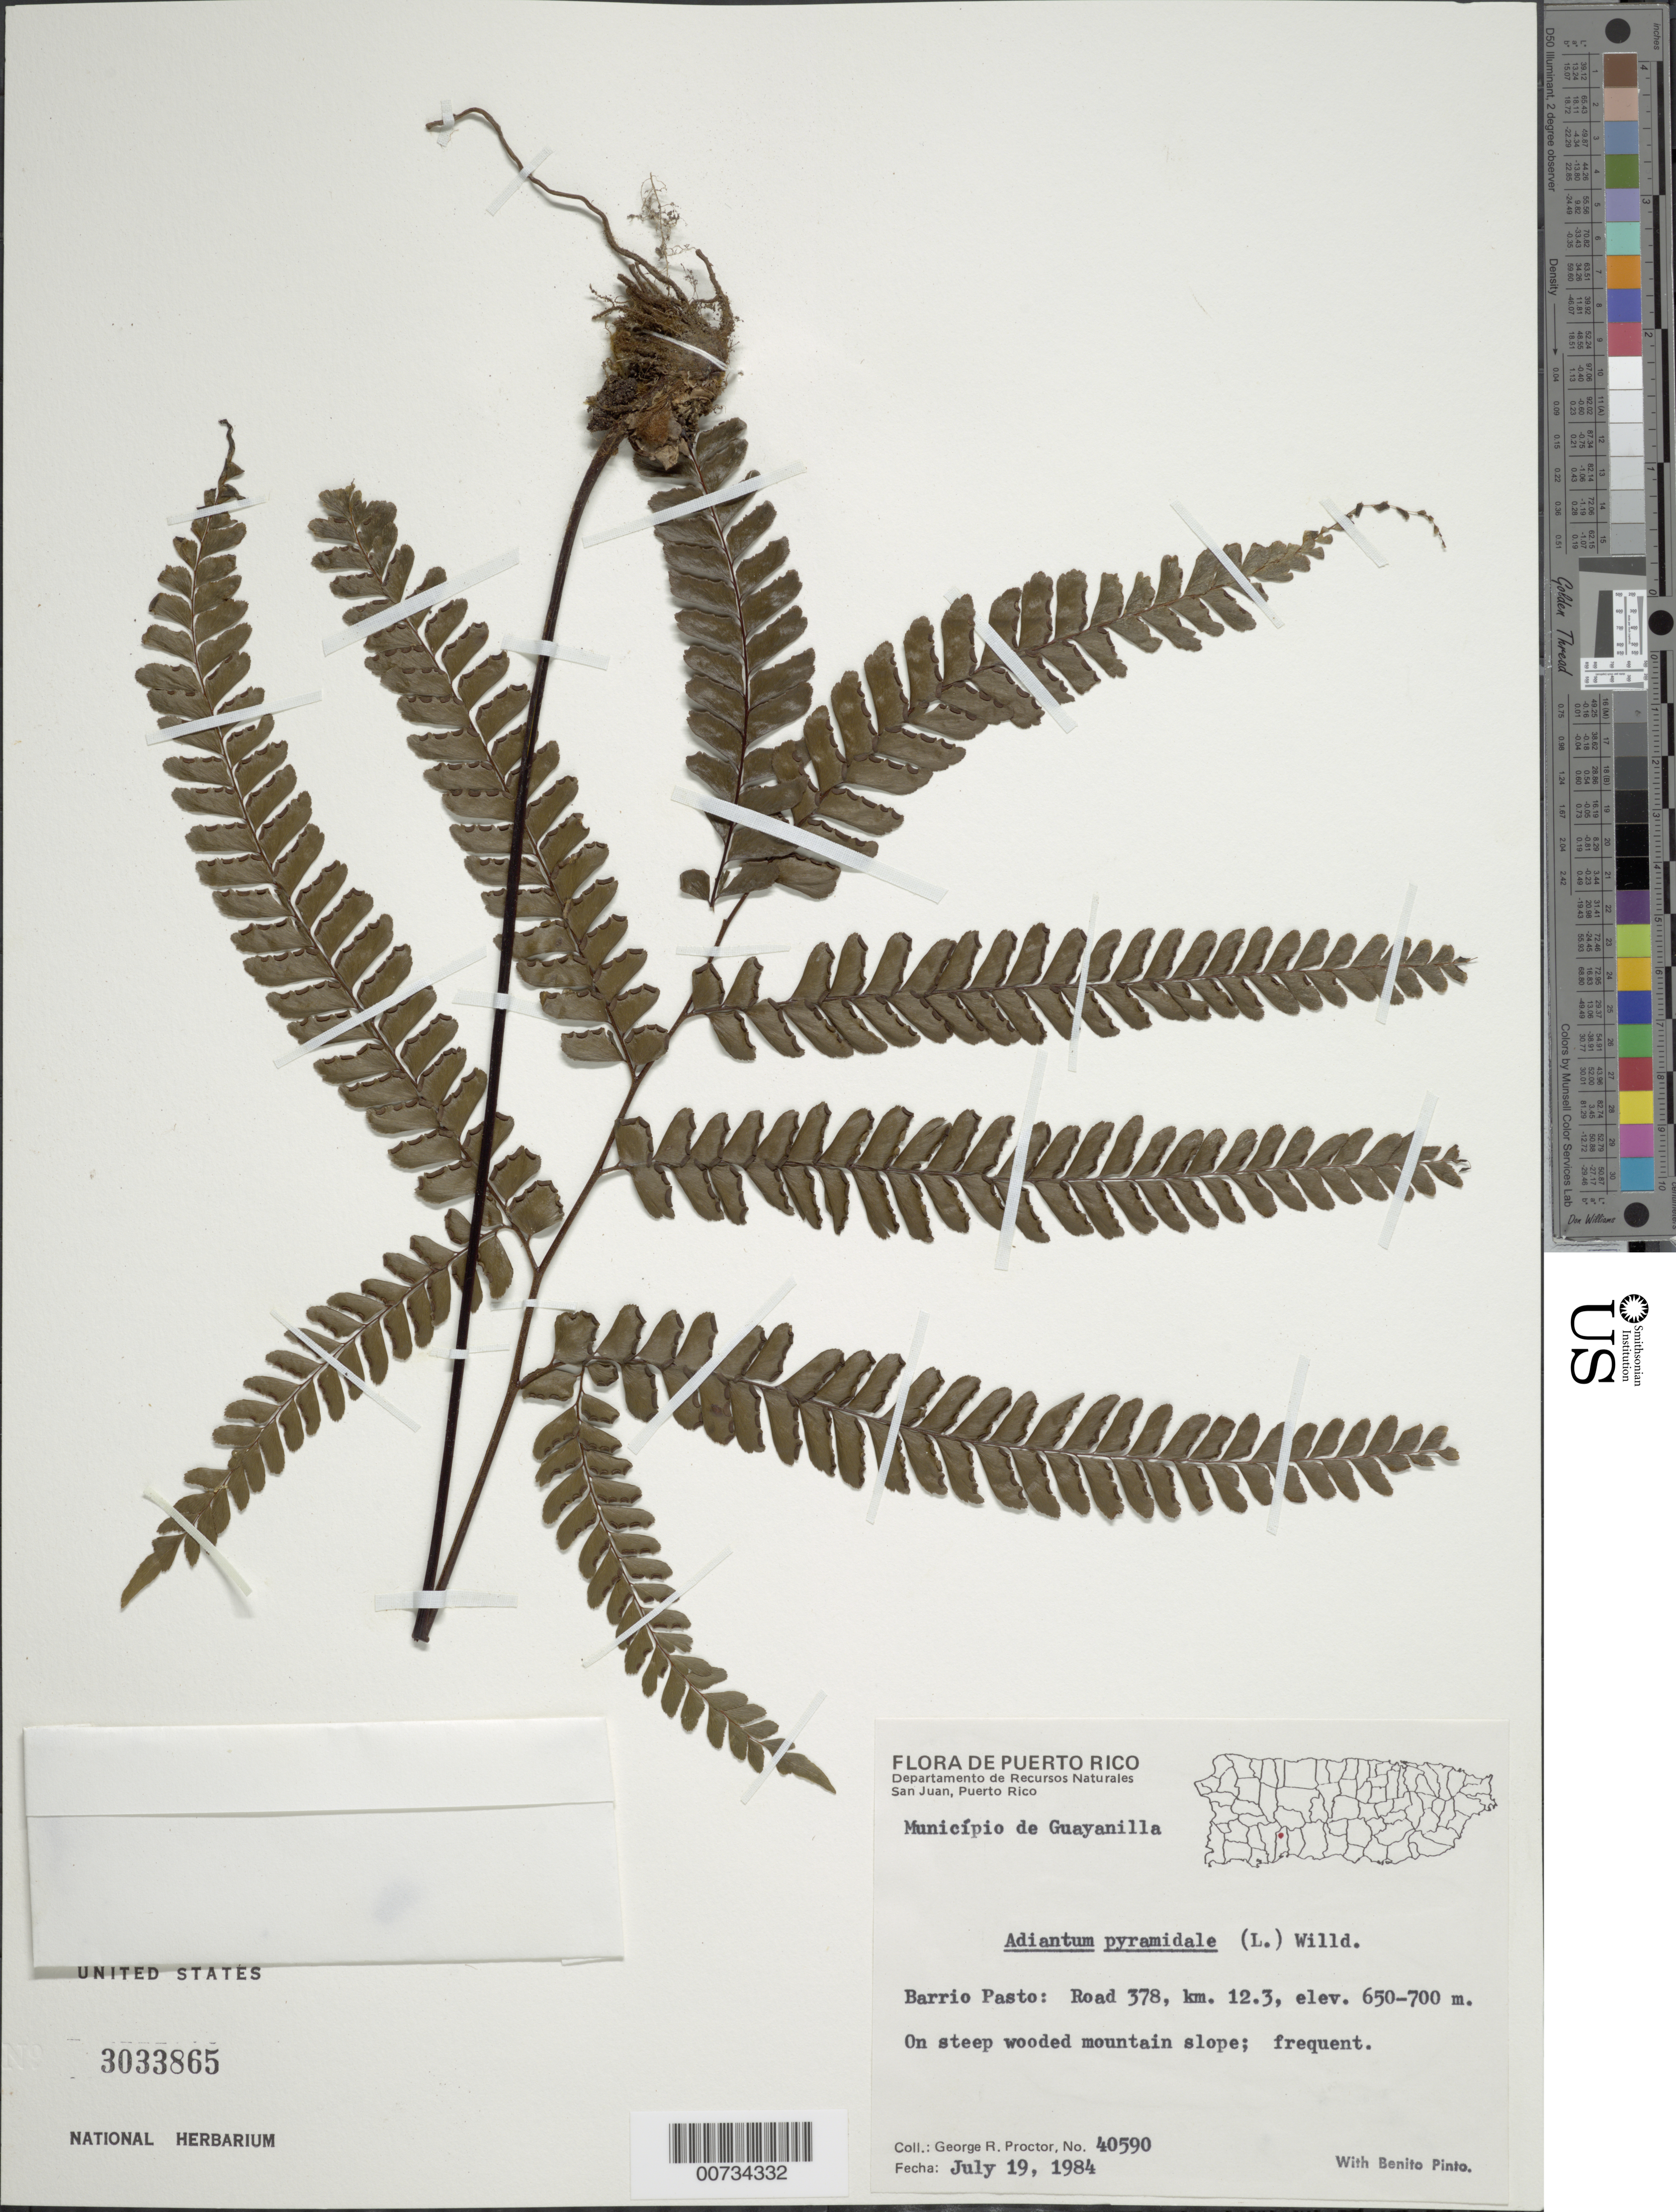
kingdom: Plantae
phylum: Tracheophyta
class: Polypodiopsida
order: Polypodiales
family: Pteridaceae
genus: Adiantum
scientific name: Adiantum pyramidale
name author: (L.) Willd.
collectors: G. R. Proctor & B. Pinto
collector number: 40590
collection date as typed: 19 Jul 1984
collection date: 1984-07-19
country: Puerto Rico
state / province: Guayanilla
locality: Mun. Guayanilla, Barrio Pasto: Road 378, km 12.3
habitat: On steep wooded mountain slope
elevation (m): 650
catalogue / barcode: US 3033865